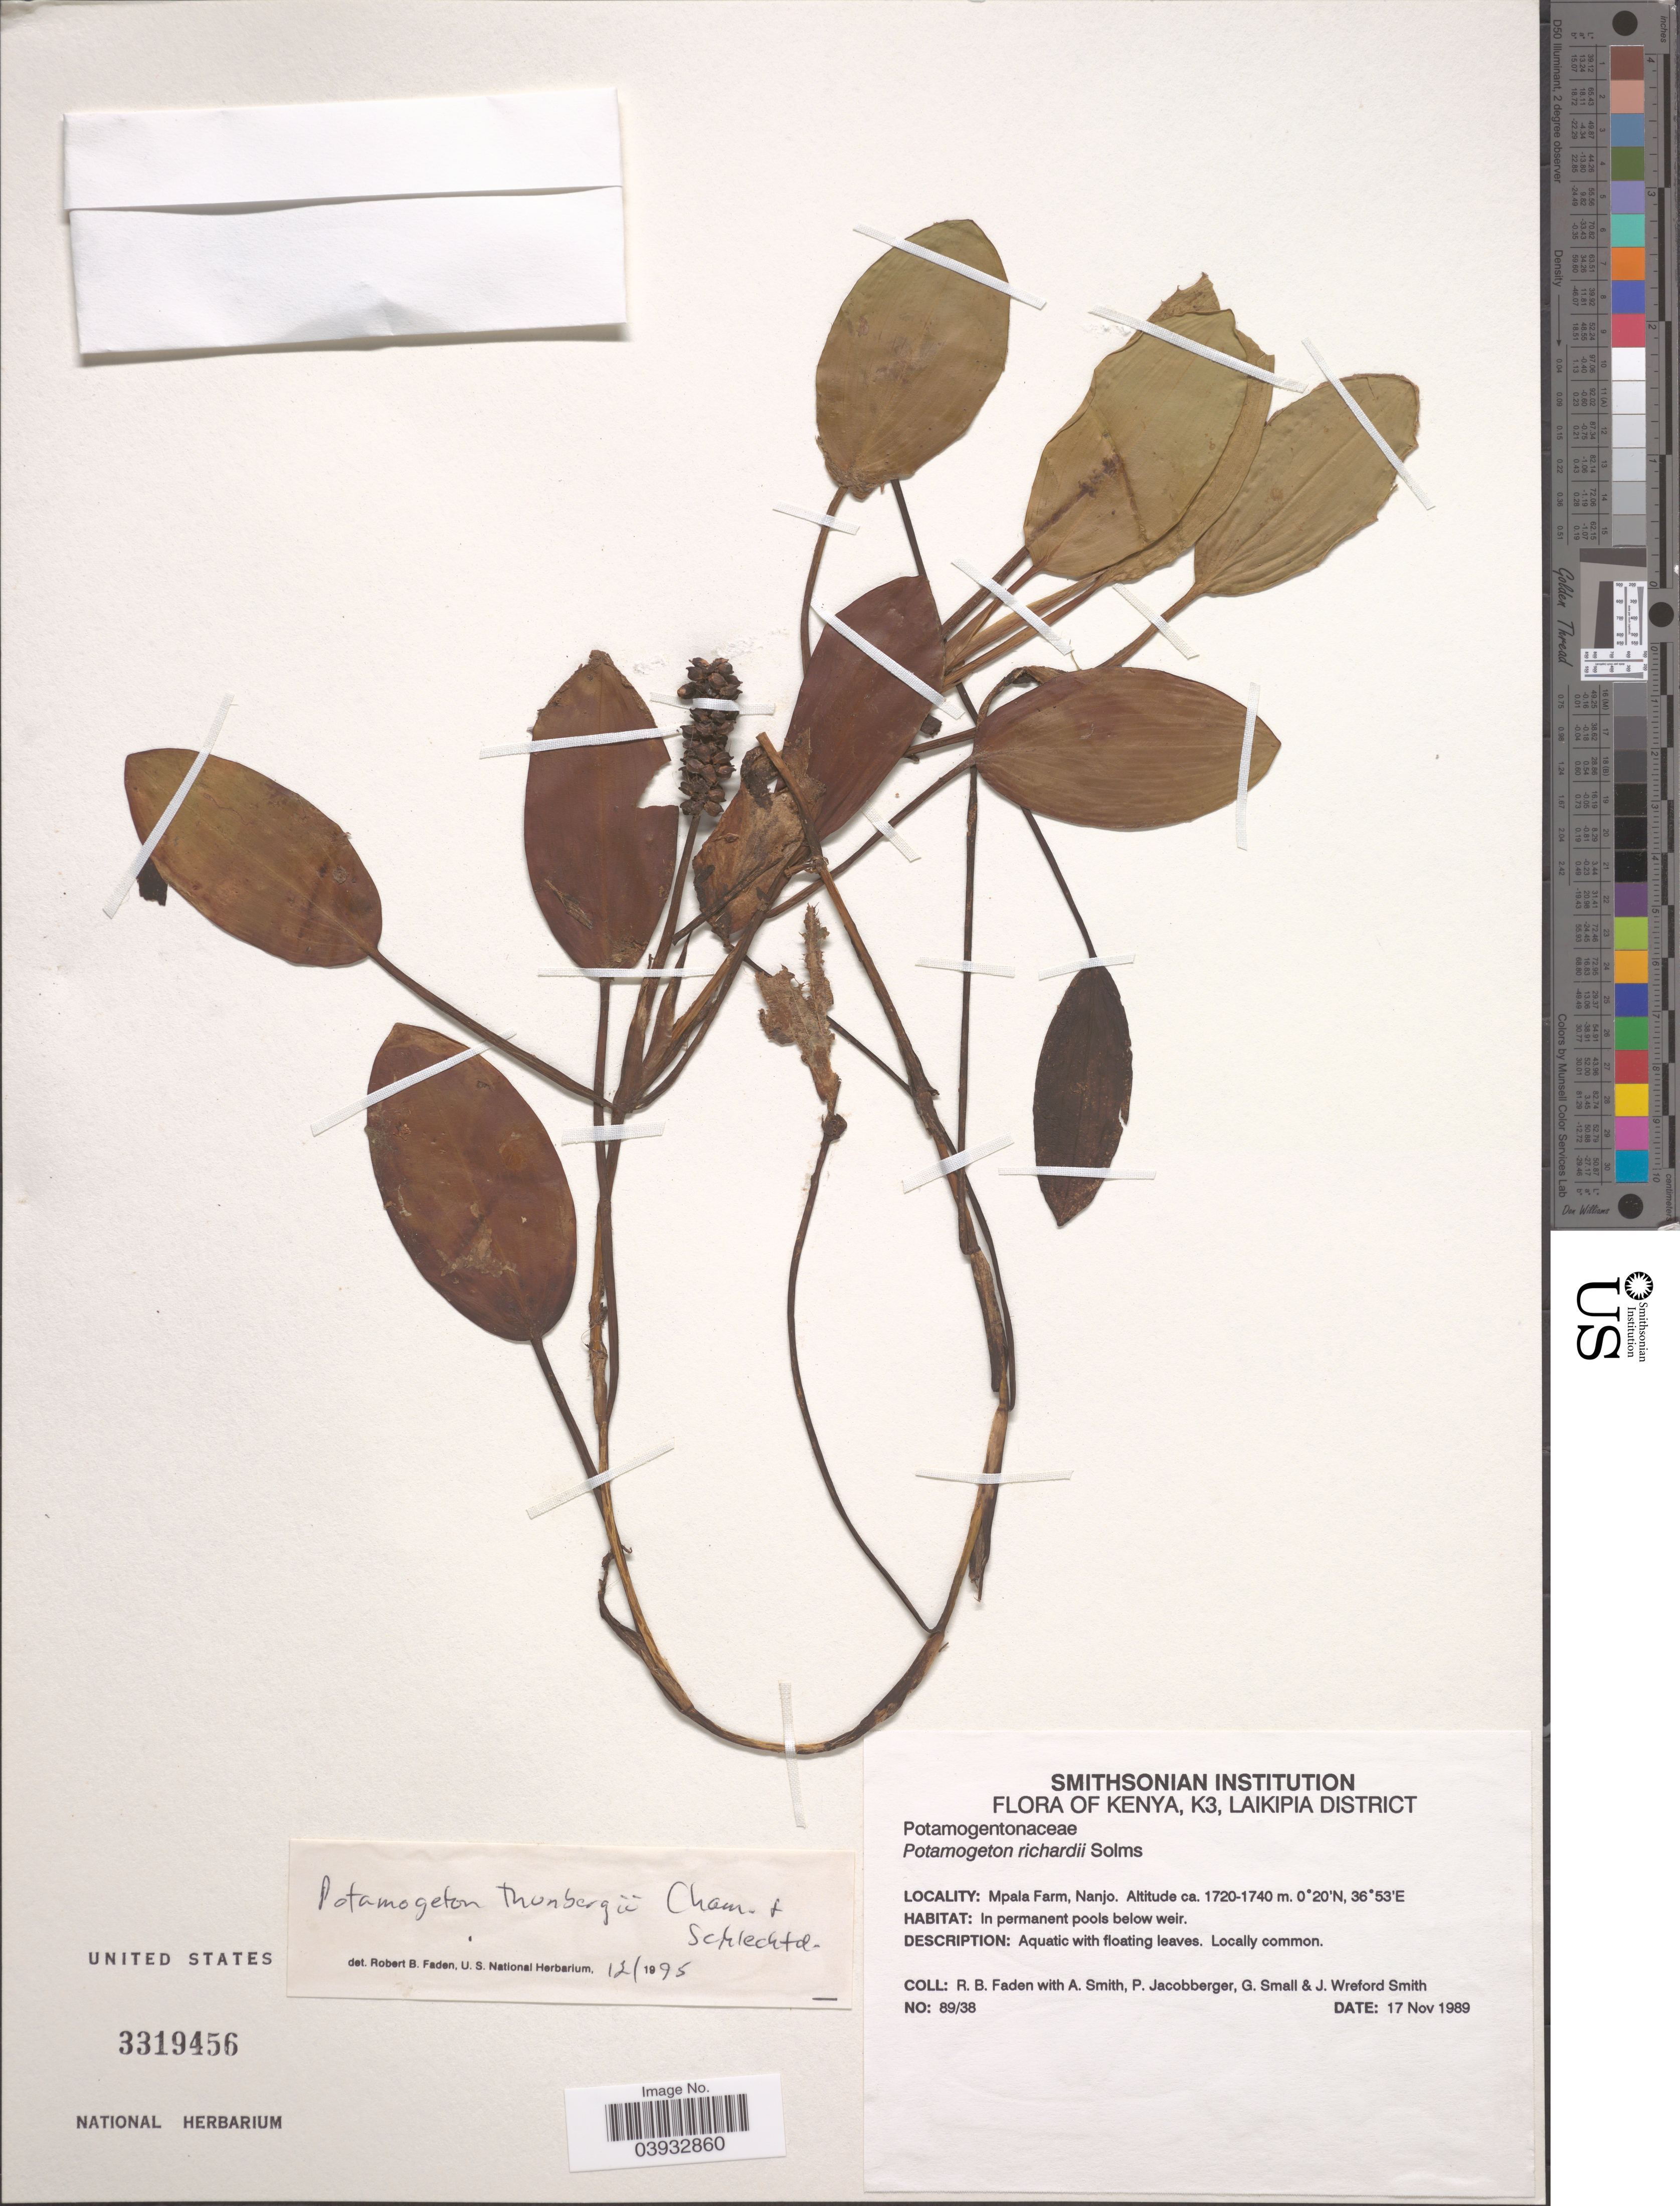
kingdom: Plantae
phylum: Tracheophyta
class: Liliopsida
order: Alismatales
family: Potamogetonaceae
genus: Potamogeton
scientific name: Potamogeton thunbergii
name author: Cham. & Schltdl.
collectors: R. B. Faden, A. Smith, P. Jacobberger, G. Small & J. Smith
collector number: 89/38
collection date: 1989-11-17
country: Kenya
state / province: Laikipia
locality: K3, Laikipia District. Mpala Farm, Nanjo.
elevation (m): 1720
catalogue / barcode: US 3319456